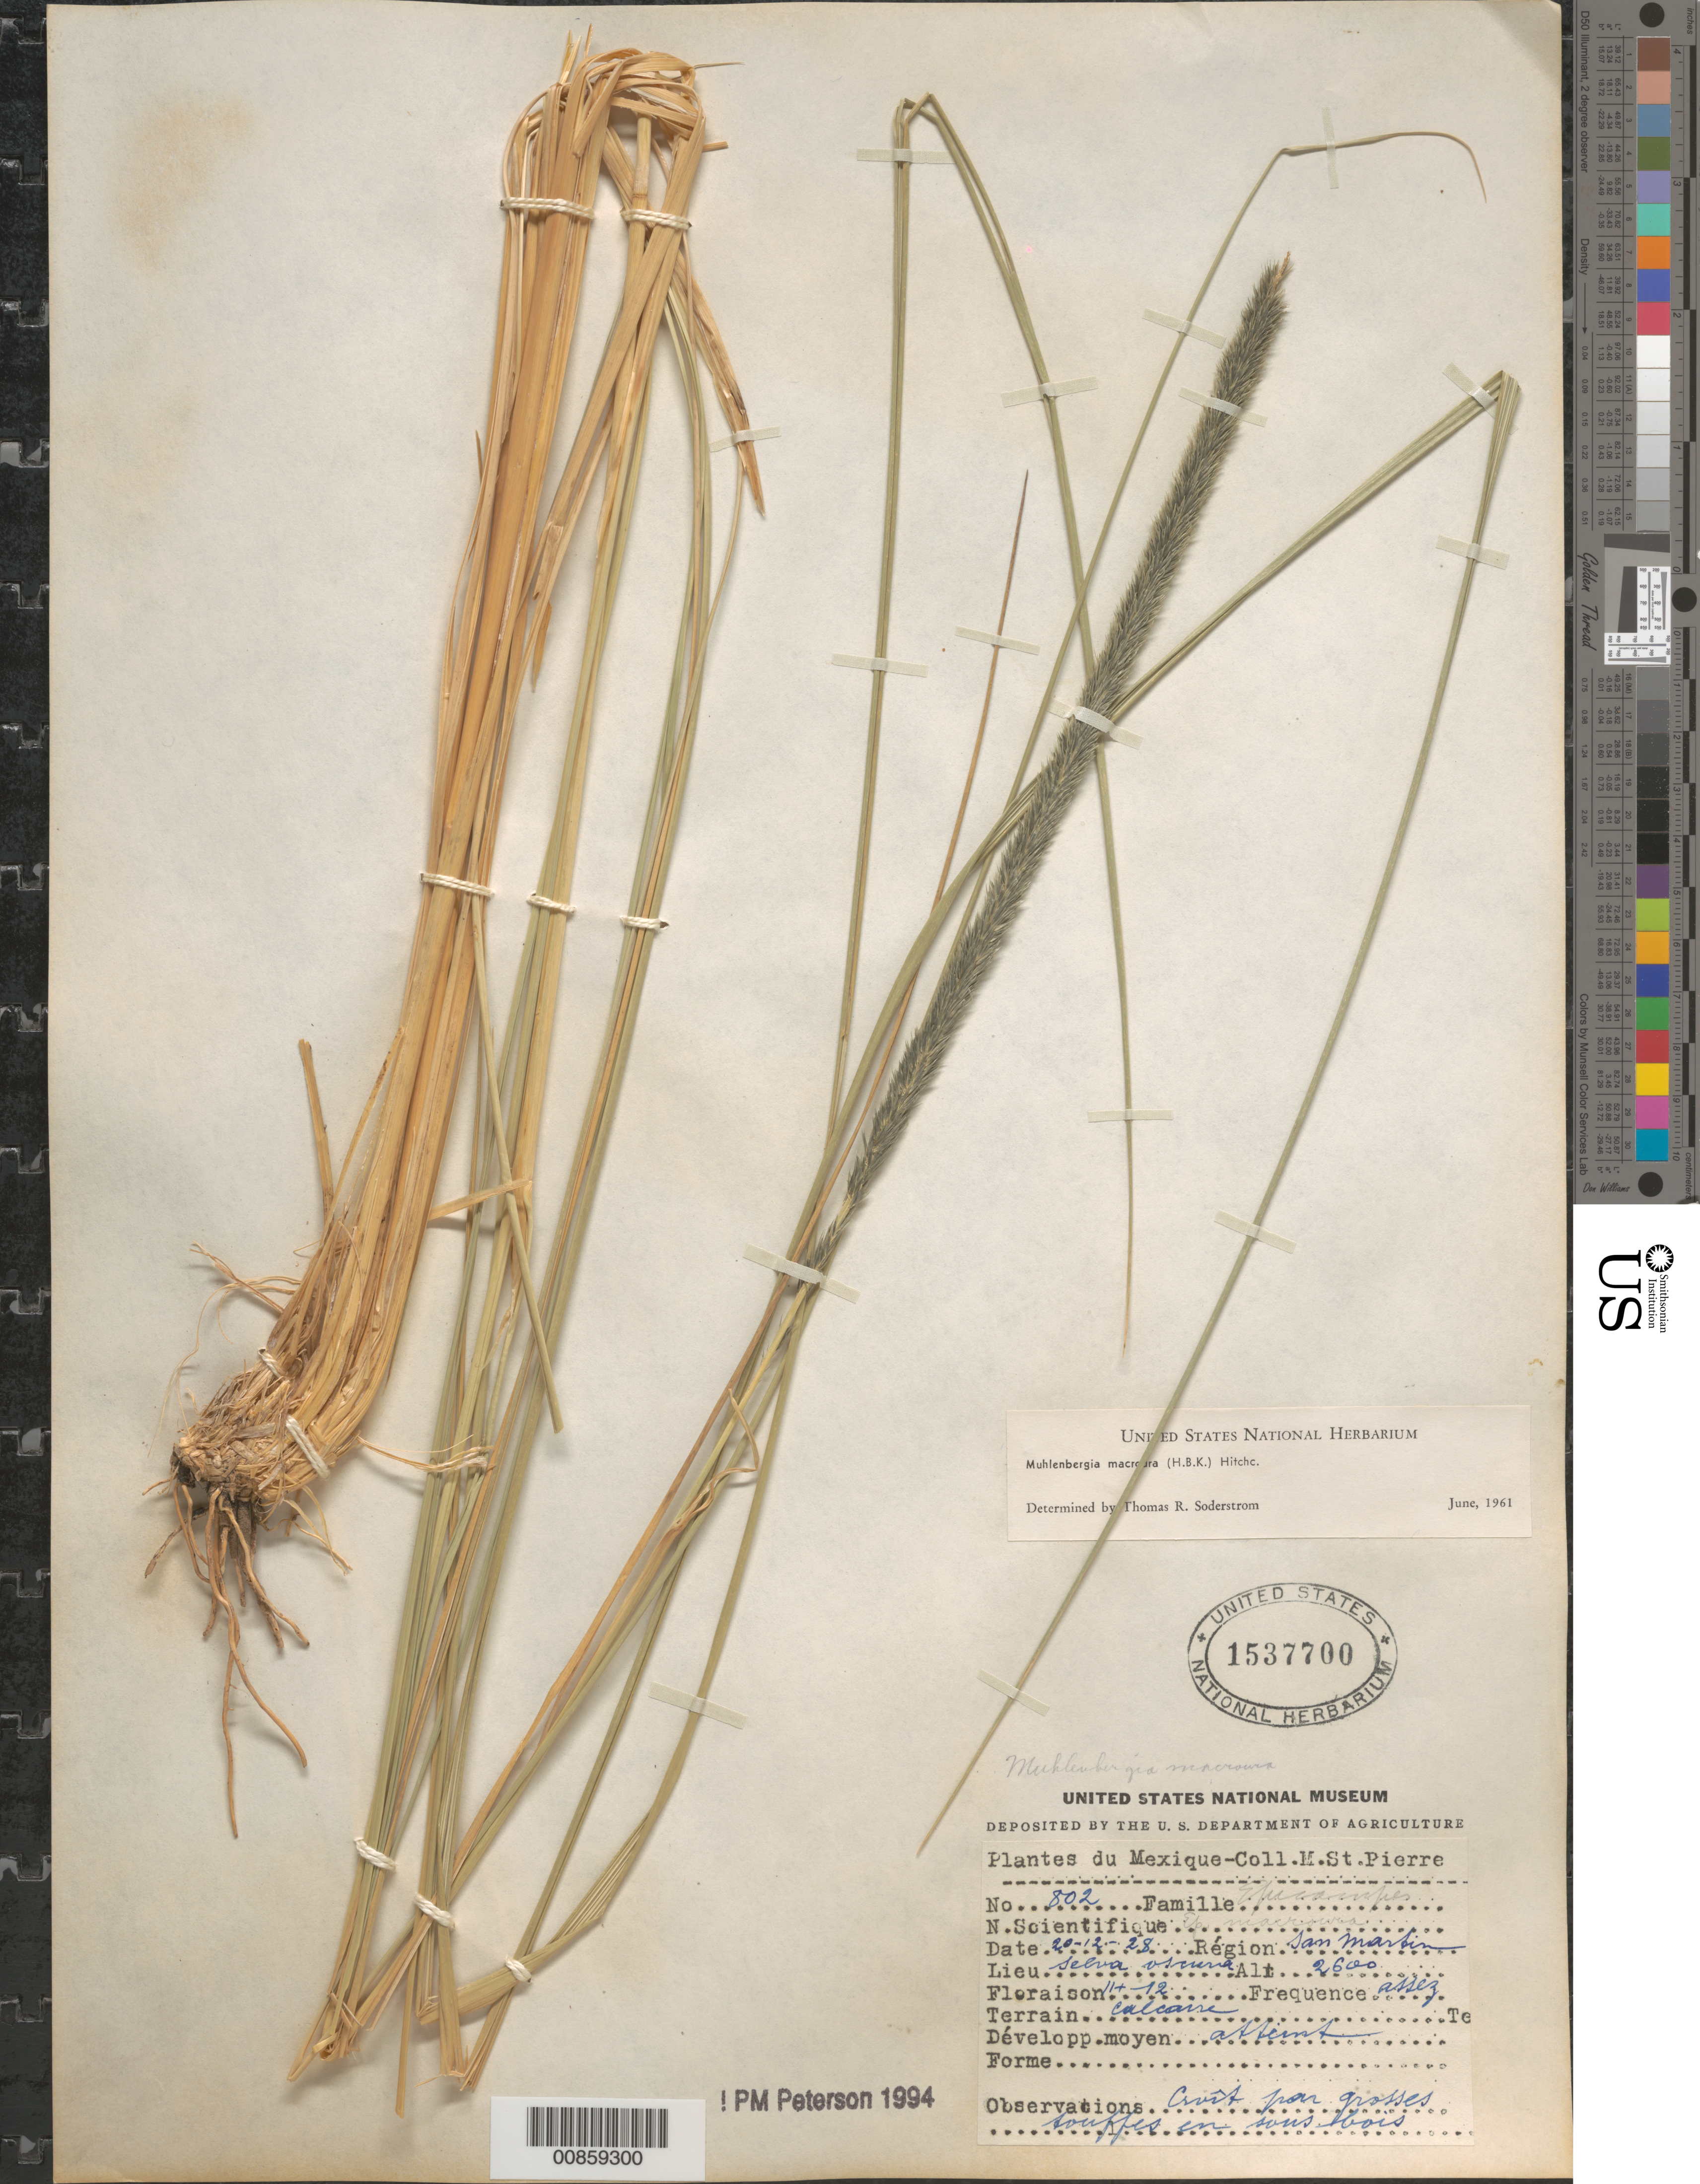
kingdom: Plantae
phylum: Tracheophyta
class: Liliopsida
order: Poales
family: Poaceae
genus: Muhlenbergia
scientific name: Muhlenbergia macroura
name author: (Kunth) Hitchc.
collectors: M. Saint-Pierre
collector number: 802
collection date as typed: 20 Dec 1928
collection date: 1928-12-20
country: Mexico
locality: San Martin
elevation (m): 2600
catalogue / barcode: US 1537700